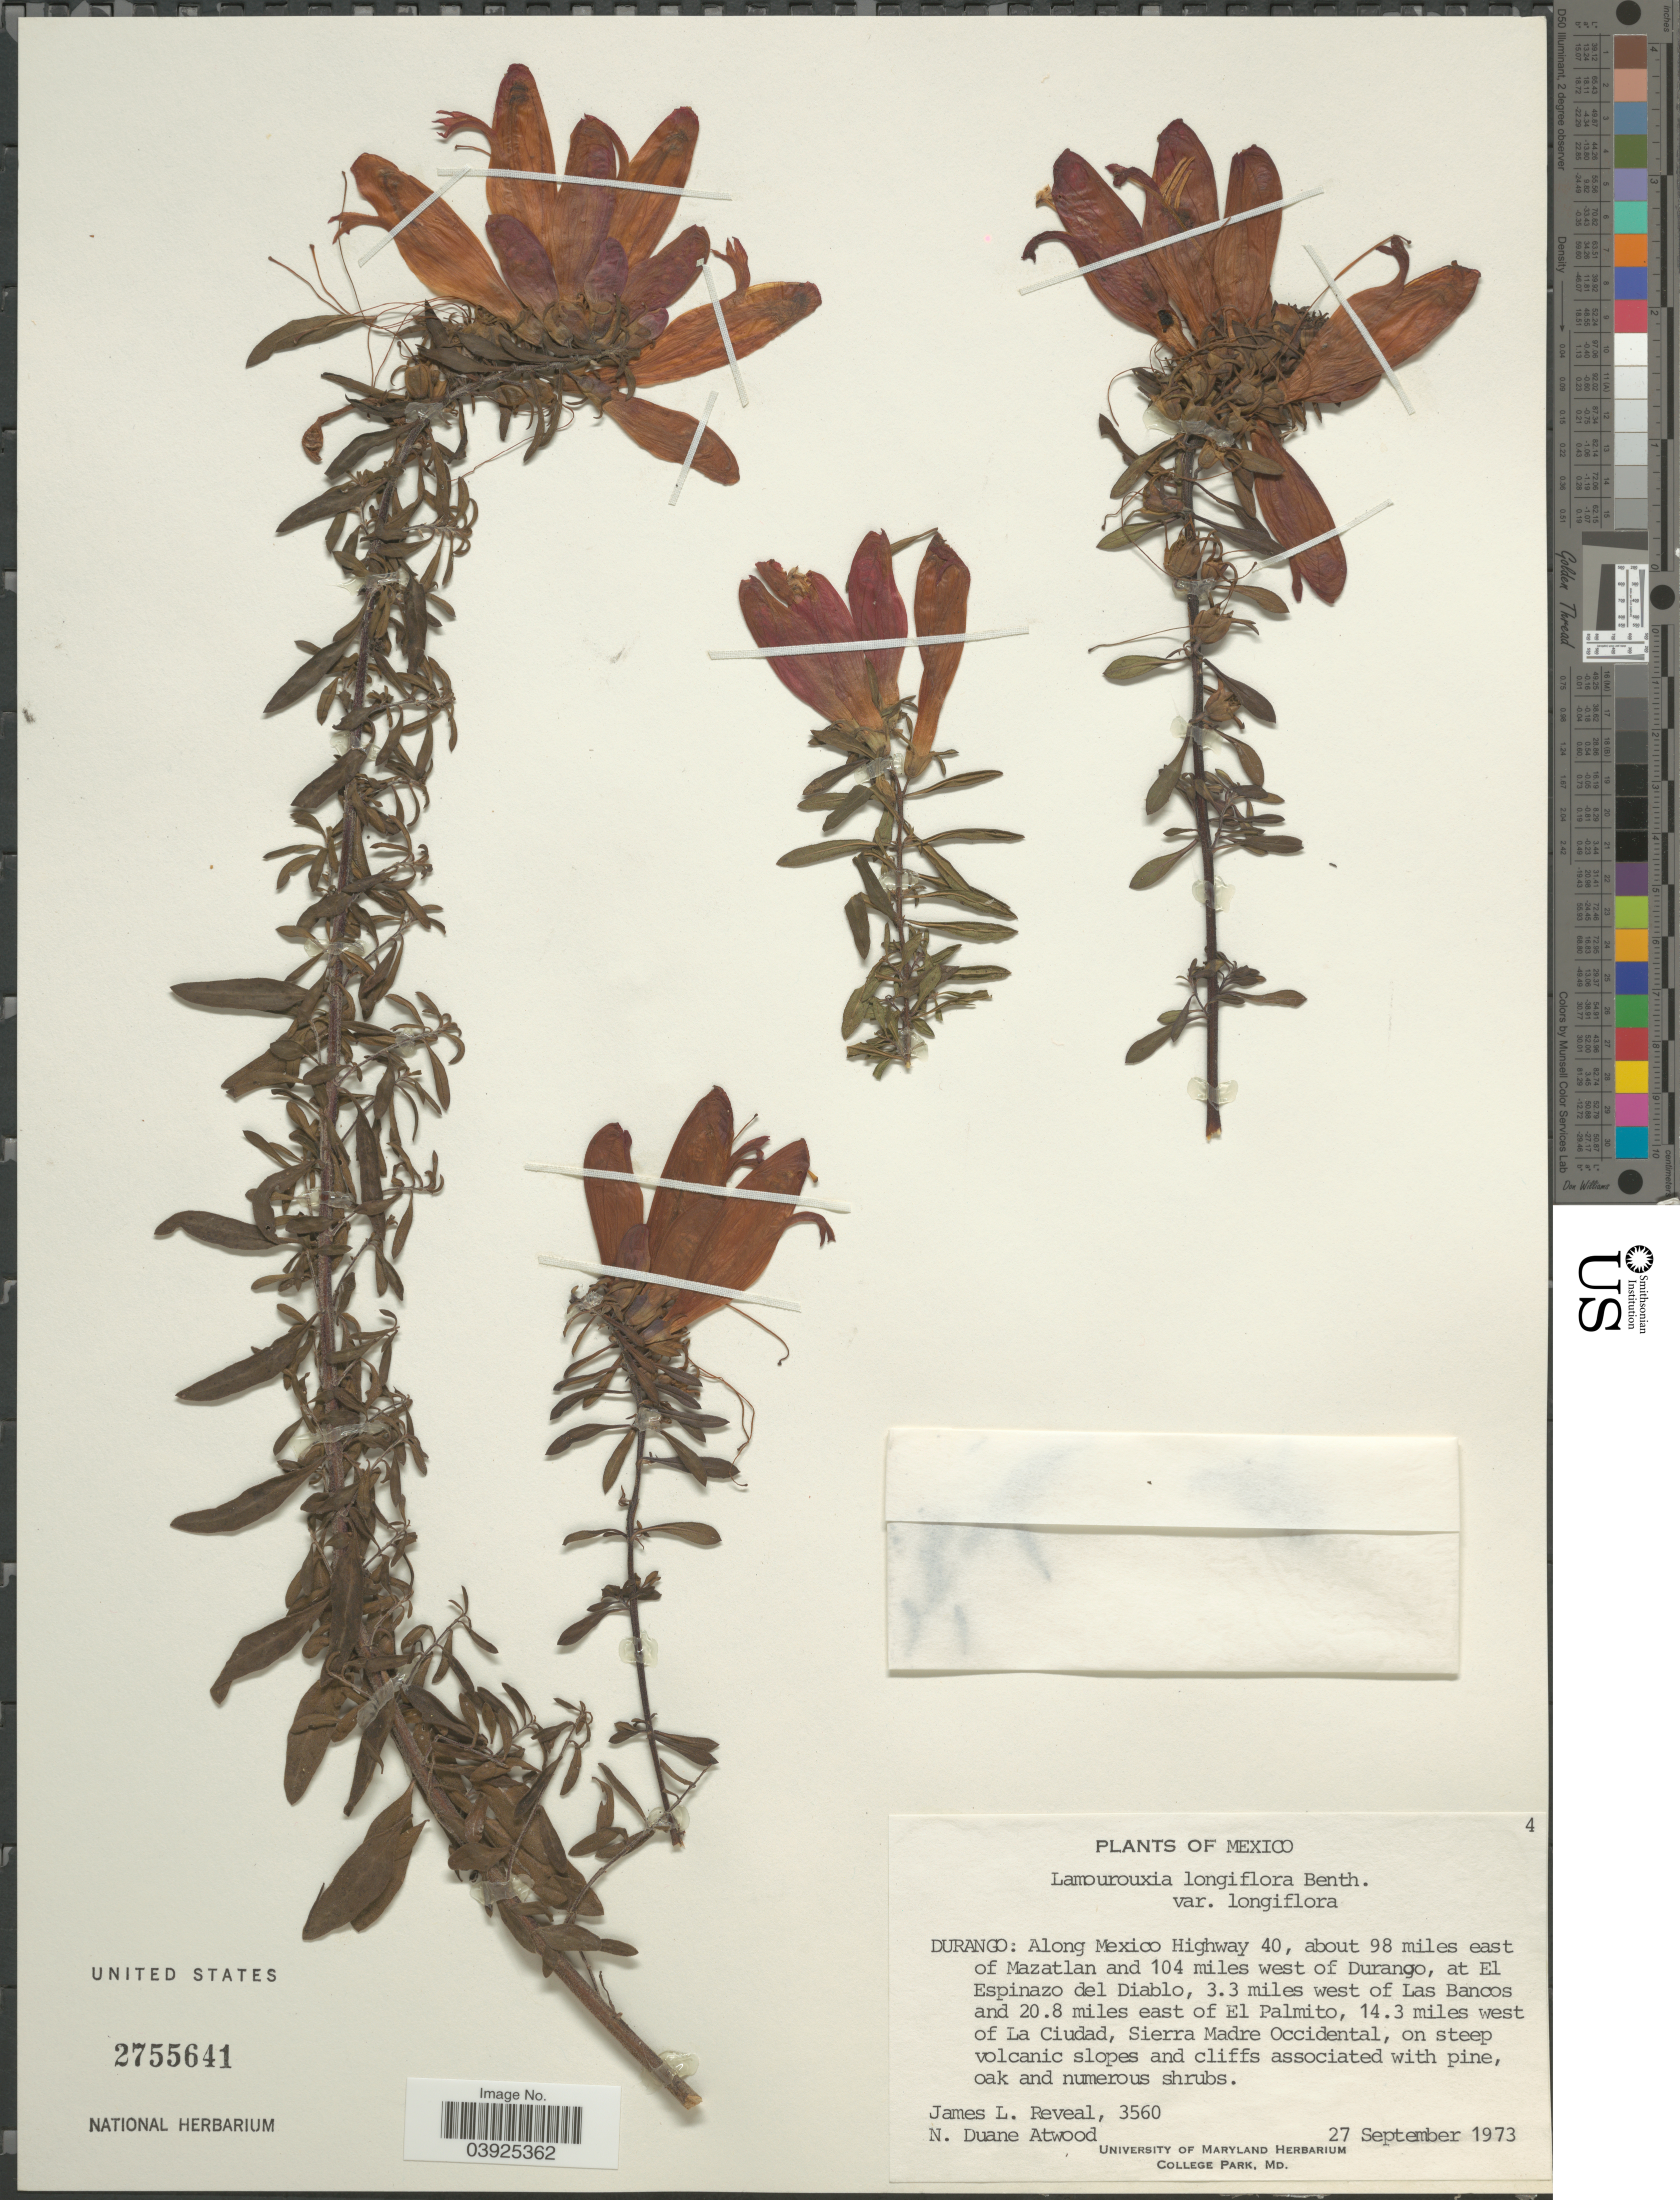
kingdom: Plantae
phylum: Tracheophyta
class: Magnoliopsida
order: Lamiales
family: Orobanchaceae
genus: Lamourouxia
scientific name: Lamourouxia longiflora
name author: (Benth.) L.O. Williams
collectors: J. L. Reveal & N. Atwood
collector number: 3560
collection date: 1973-09-27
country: Mexico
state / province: Durango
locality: Along Mexico Highway 40, about 98 miles east of Mazatlan and 104 miles west of Durango, at El Espinazo del Diablo, 3.3 miles west of Las Bancos and 20.8 miles east of El Palmito, 14.3 miles west of La Ciudad, Sierra Madre Occidental.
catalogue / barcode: US 2755641